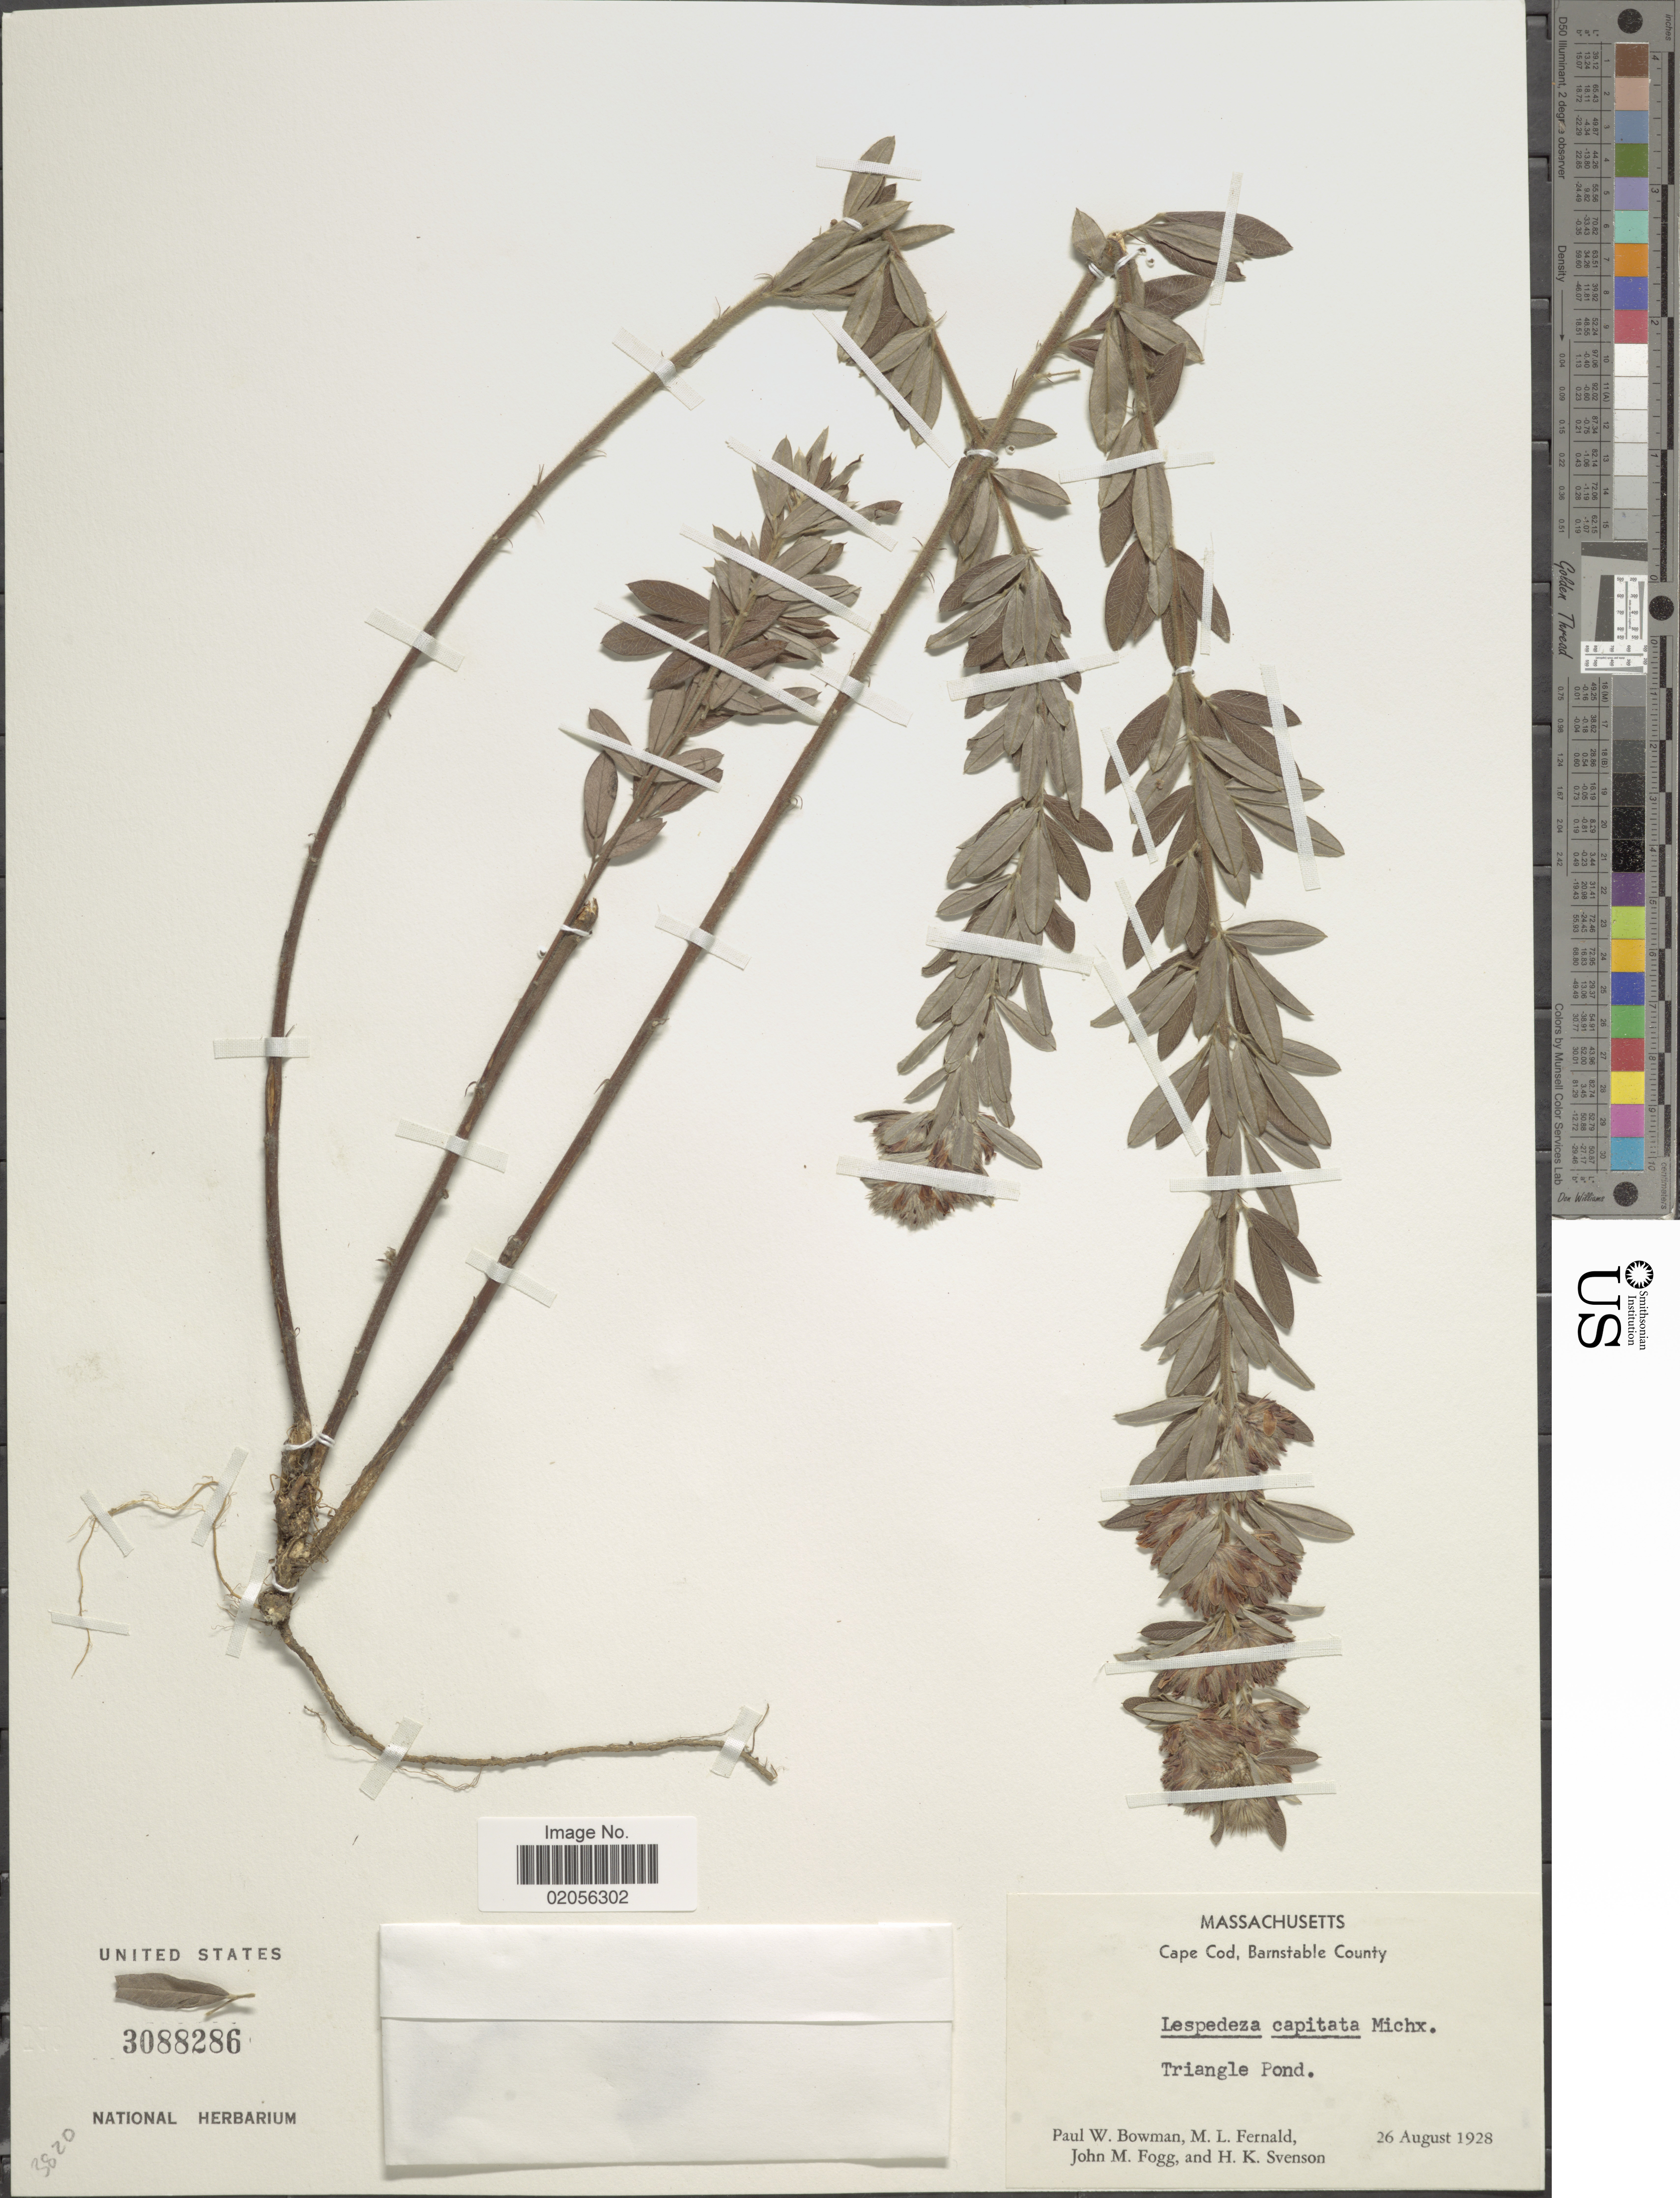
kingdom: Plantae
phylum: Tracheophyta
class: Magnoliopsida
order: Fabales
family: Fabaceae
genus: Lespedeza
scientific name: Lespedeza capitata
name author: Michx.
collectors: P. Bowman, M. L. Fernald, J. Fogg & H. K. Svenson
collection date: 1928-08-26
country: United States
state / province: Massachusetts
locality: Cape Cod, Barnstable County. Triangle Pond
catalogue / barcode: US 3088286